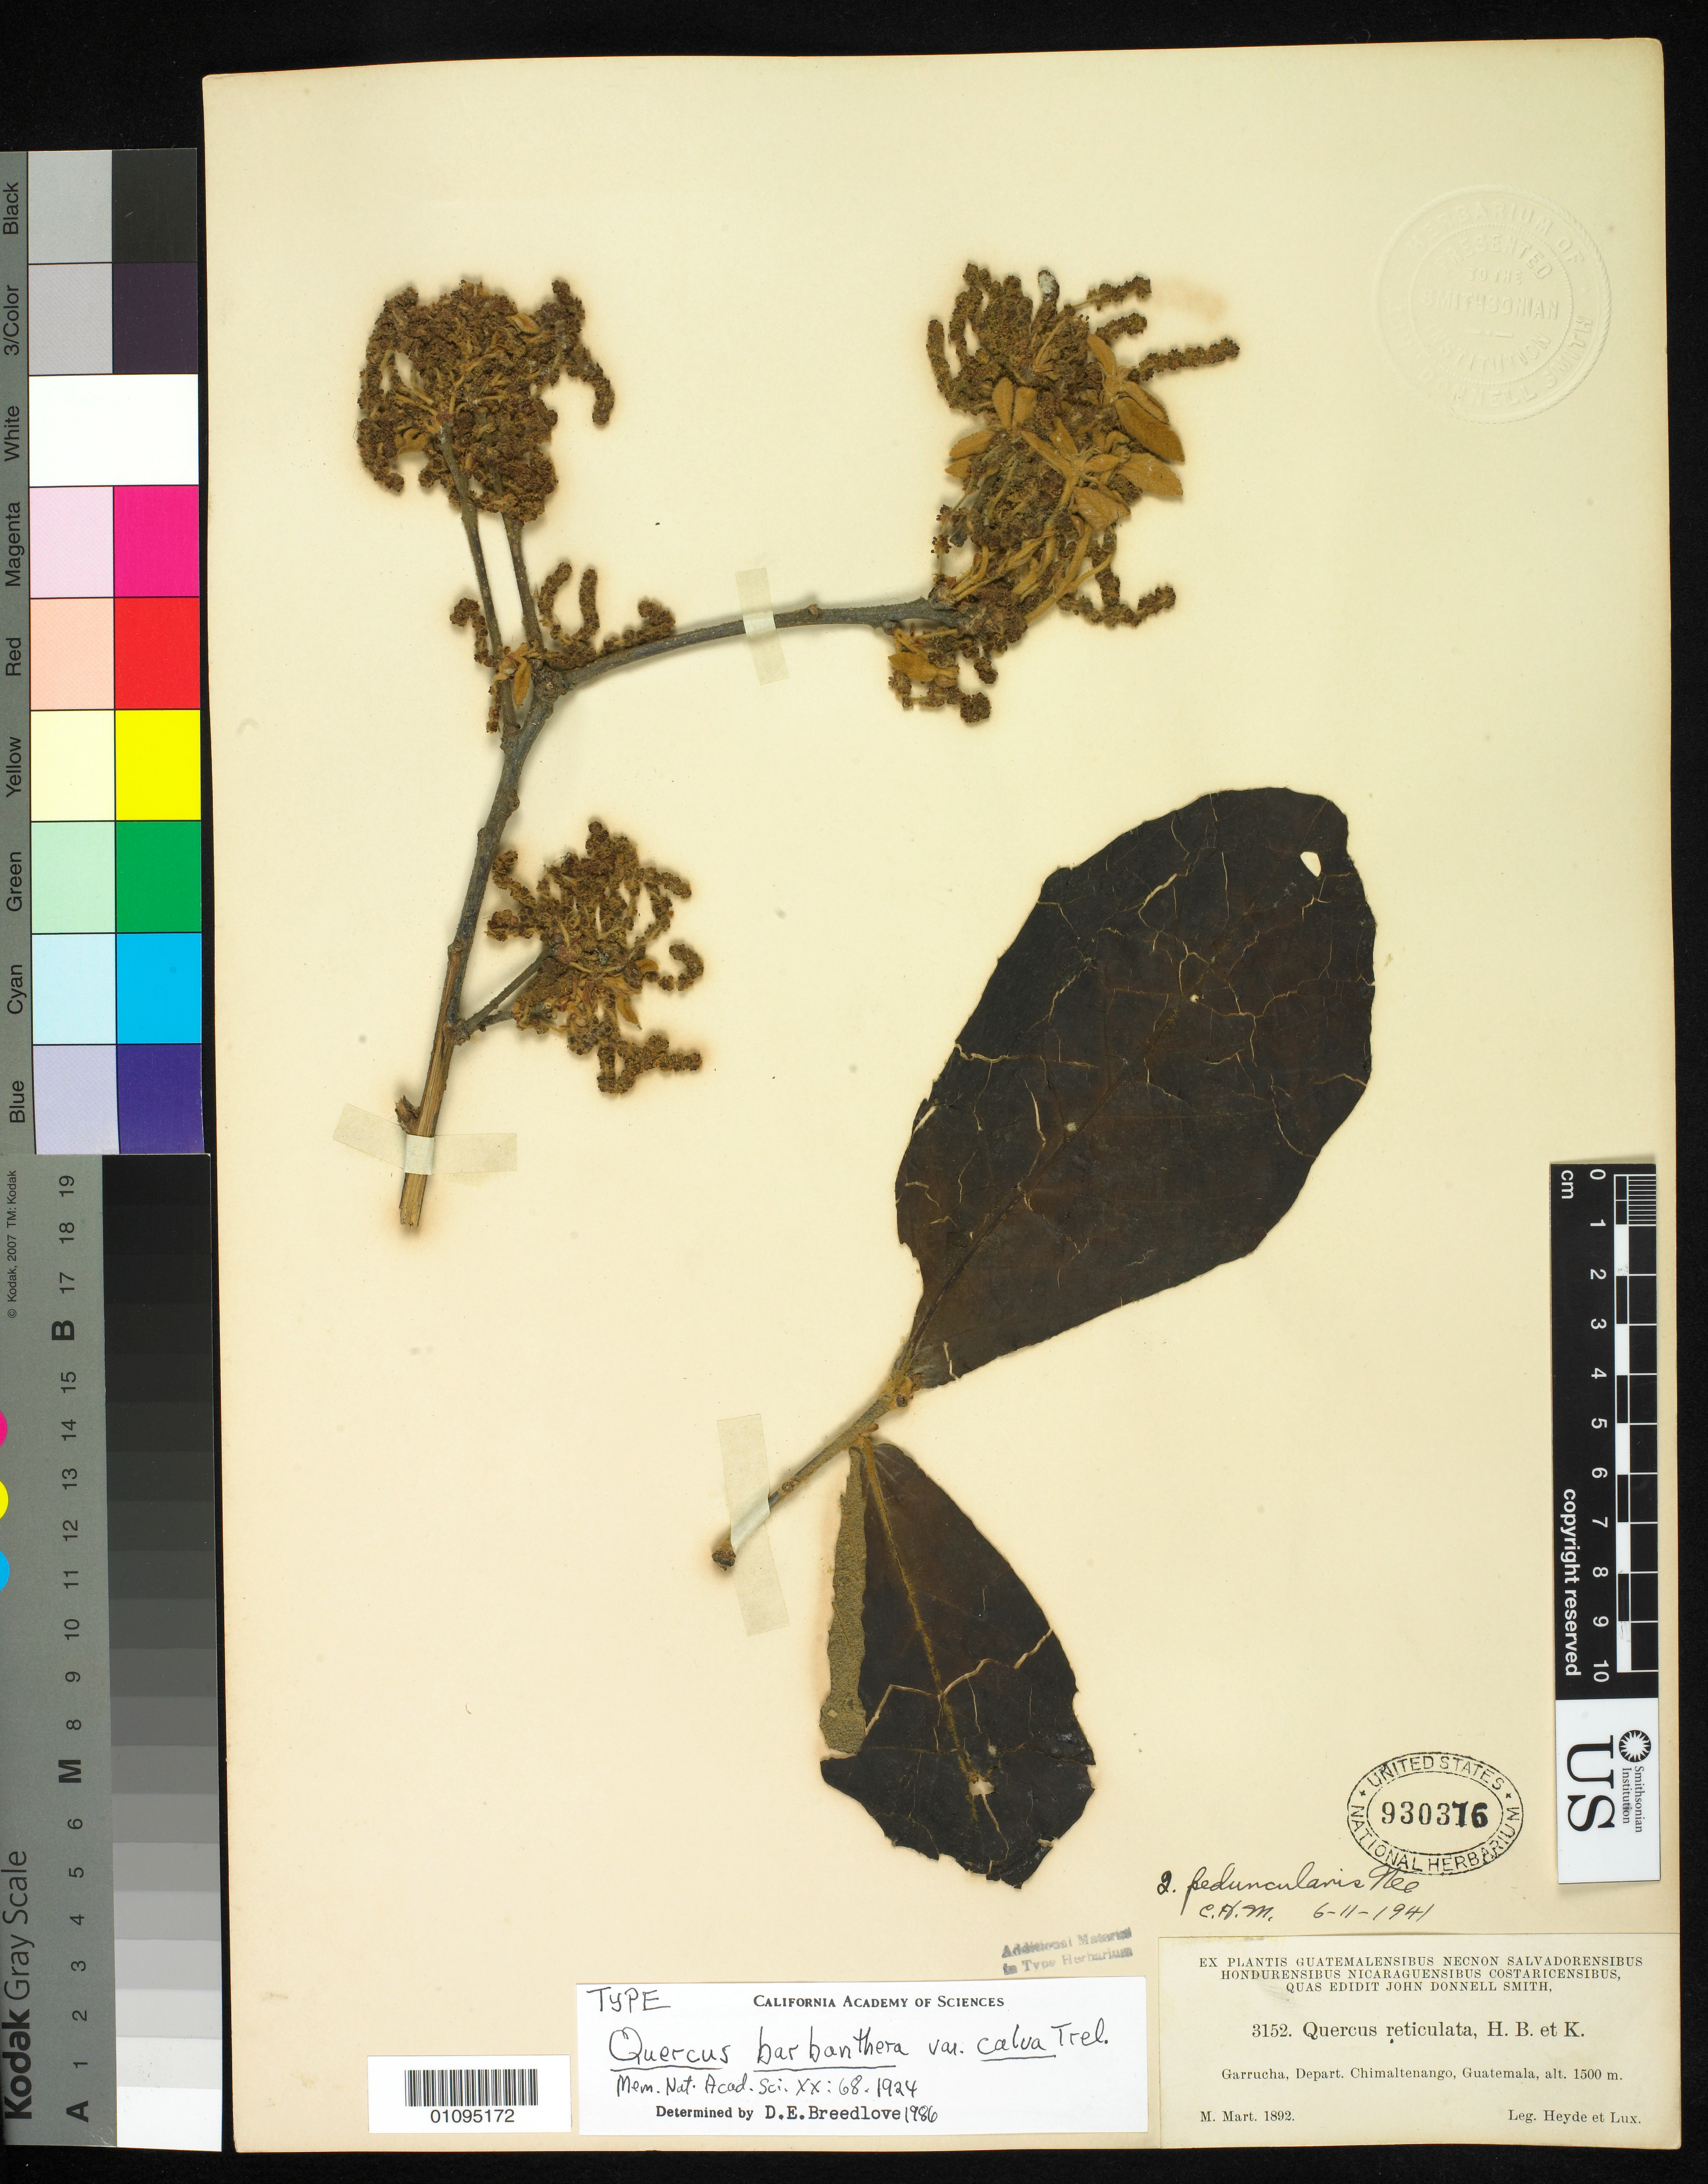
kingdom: Plantae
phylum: Tracheophyta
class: Magnoliopsida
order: Fagales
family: Fagaceae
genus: Quercus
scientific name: Quercus barbanthera var. calva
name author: Trel.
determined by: Breedlove, D. E.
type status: Isosyntype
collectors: E. T. Heyde & E. Lux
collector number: s.n. (J.D.S. 3152)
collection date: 1892-03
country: Guatemala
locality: Garrucha, Dept. Chimaltenango.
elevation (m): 1500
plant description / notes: Sheet number may be 930376 or 930316.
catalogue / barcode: US 930376